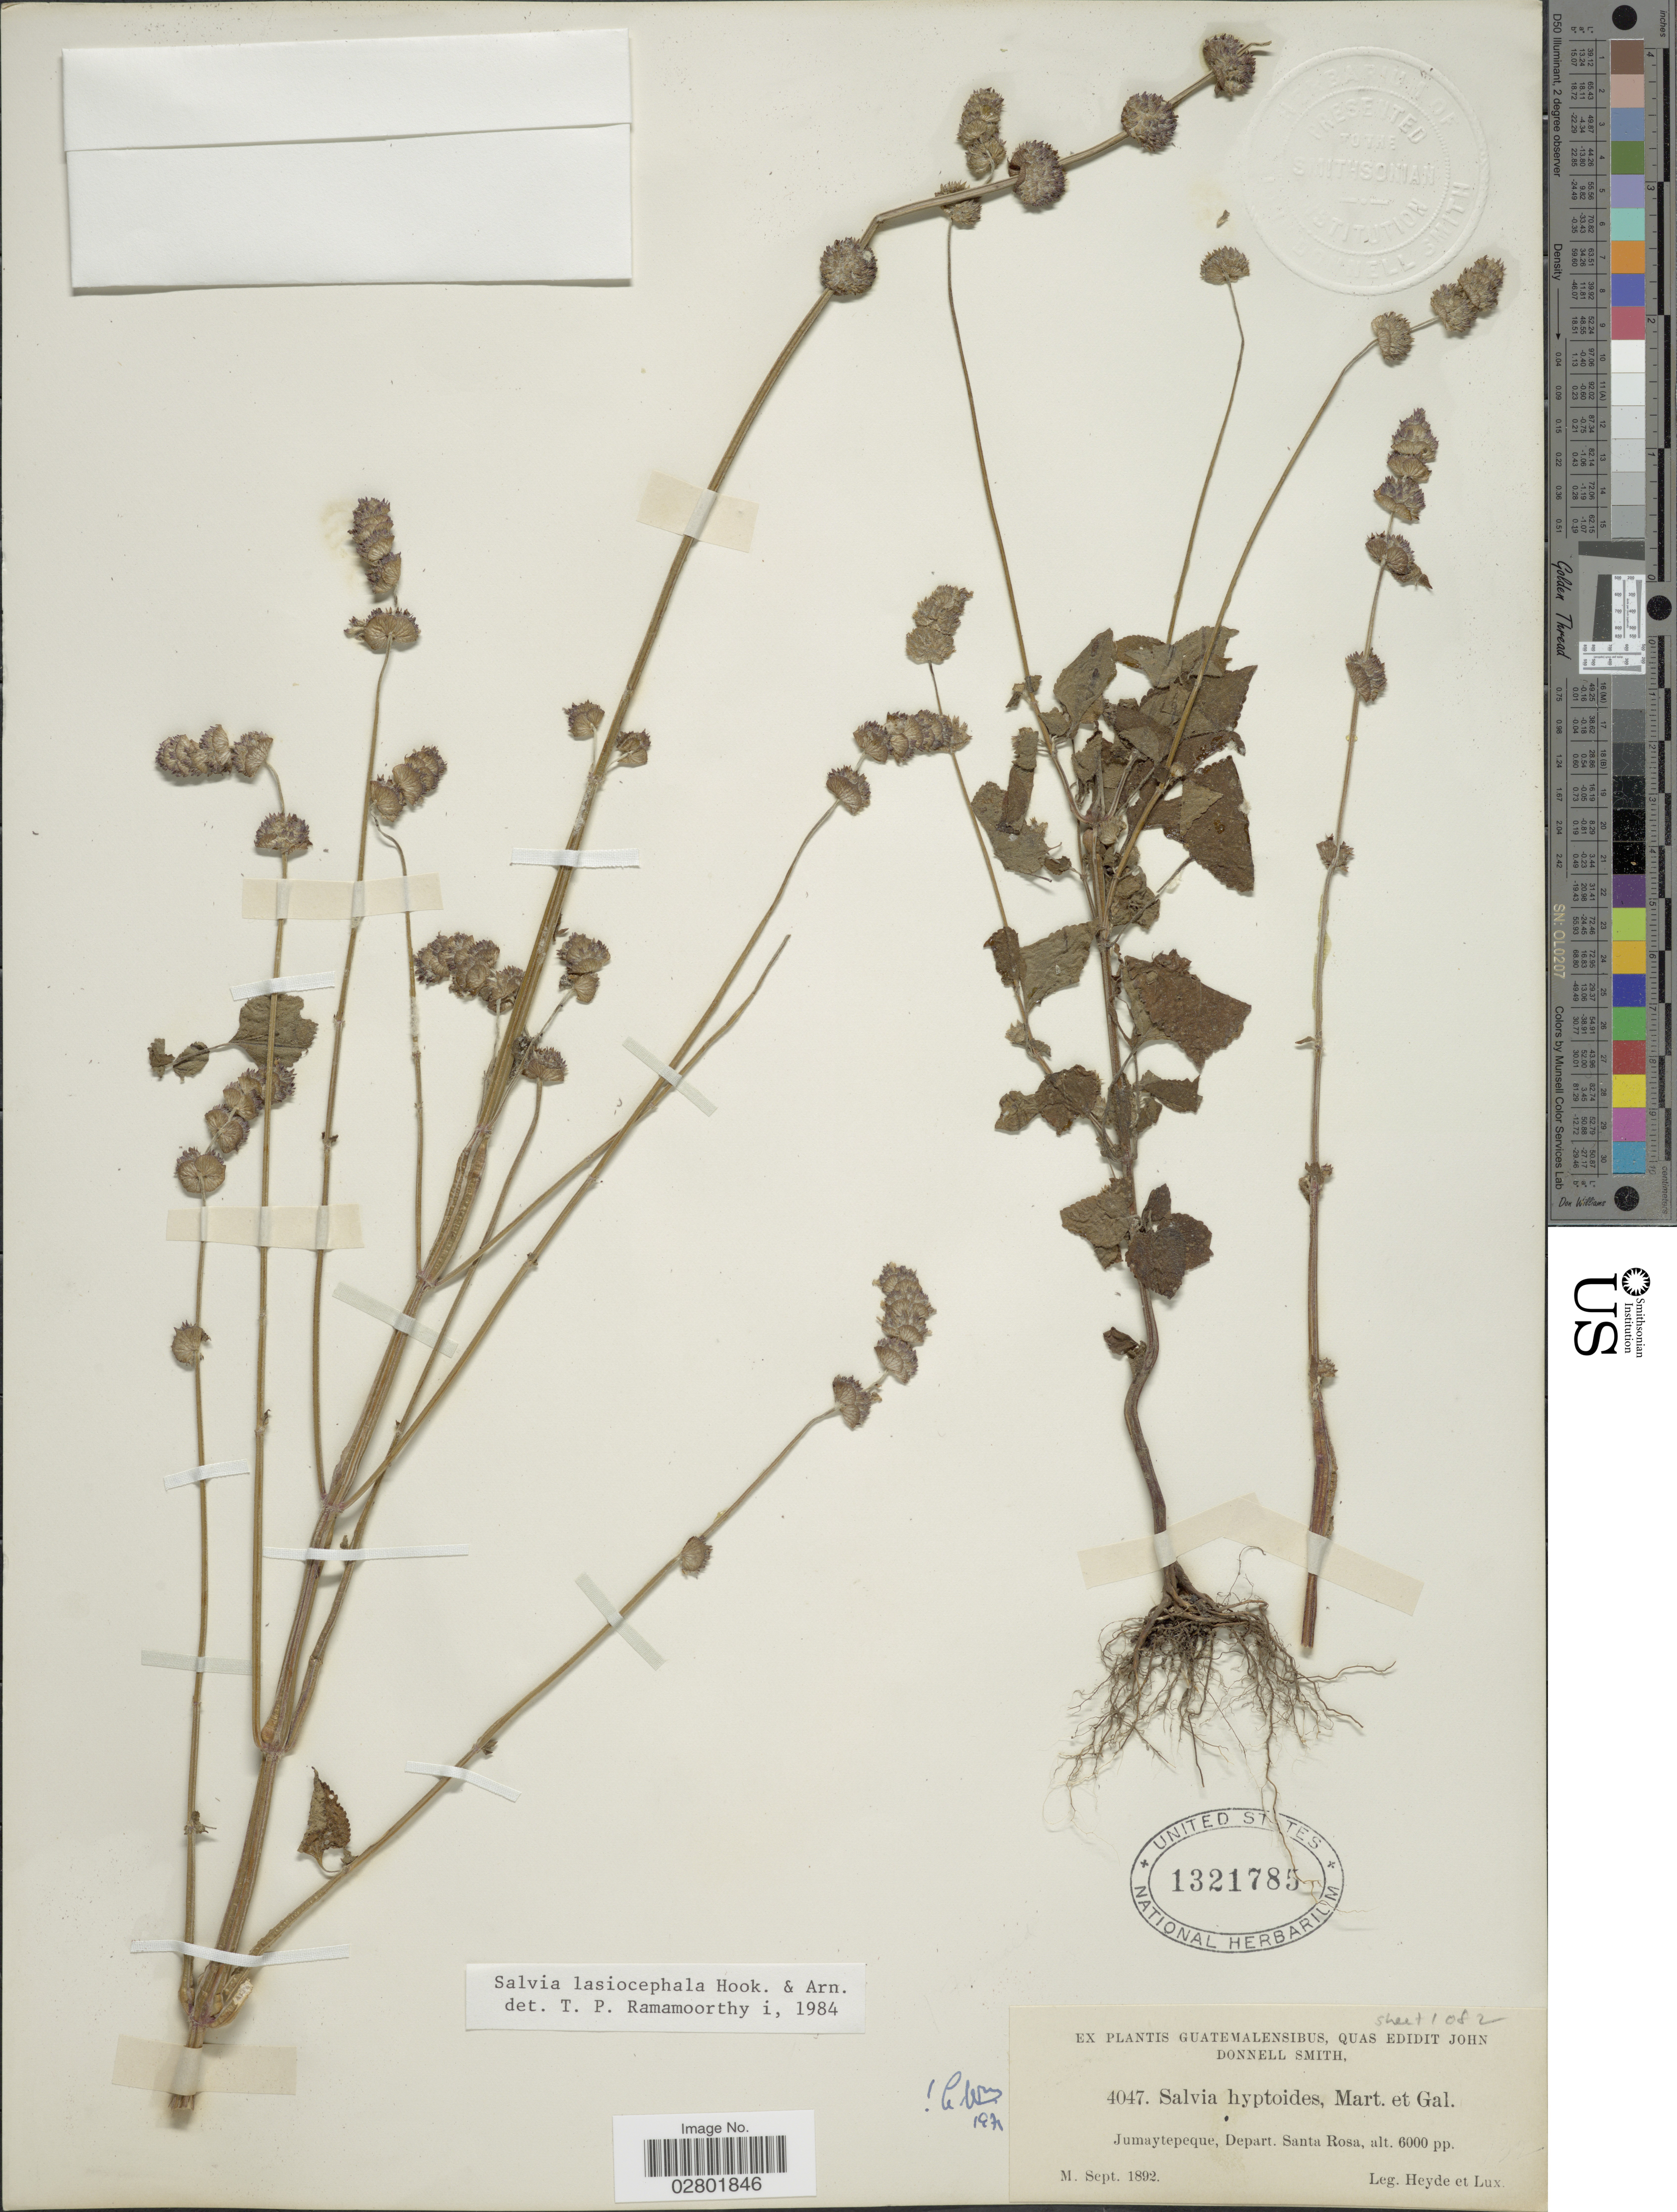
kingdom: Plantae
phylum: Tracheophyta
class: Magnoliopsida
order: Lamiales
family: Lamiaceae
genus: Salvia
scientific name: Salvia lasiocephala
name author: Hook. & Arn.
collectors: Heyde & Lux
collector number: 4047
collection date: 1892-09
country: Guatemala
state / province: Santa Rosa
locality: Jumaytepeque, Depart. Santa Rosa.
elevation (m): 1829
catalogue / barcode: US 1321785